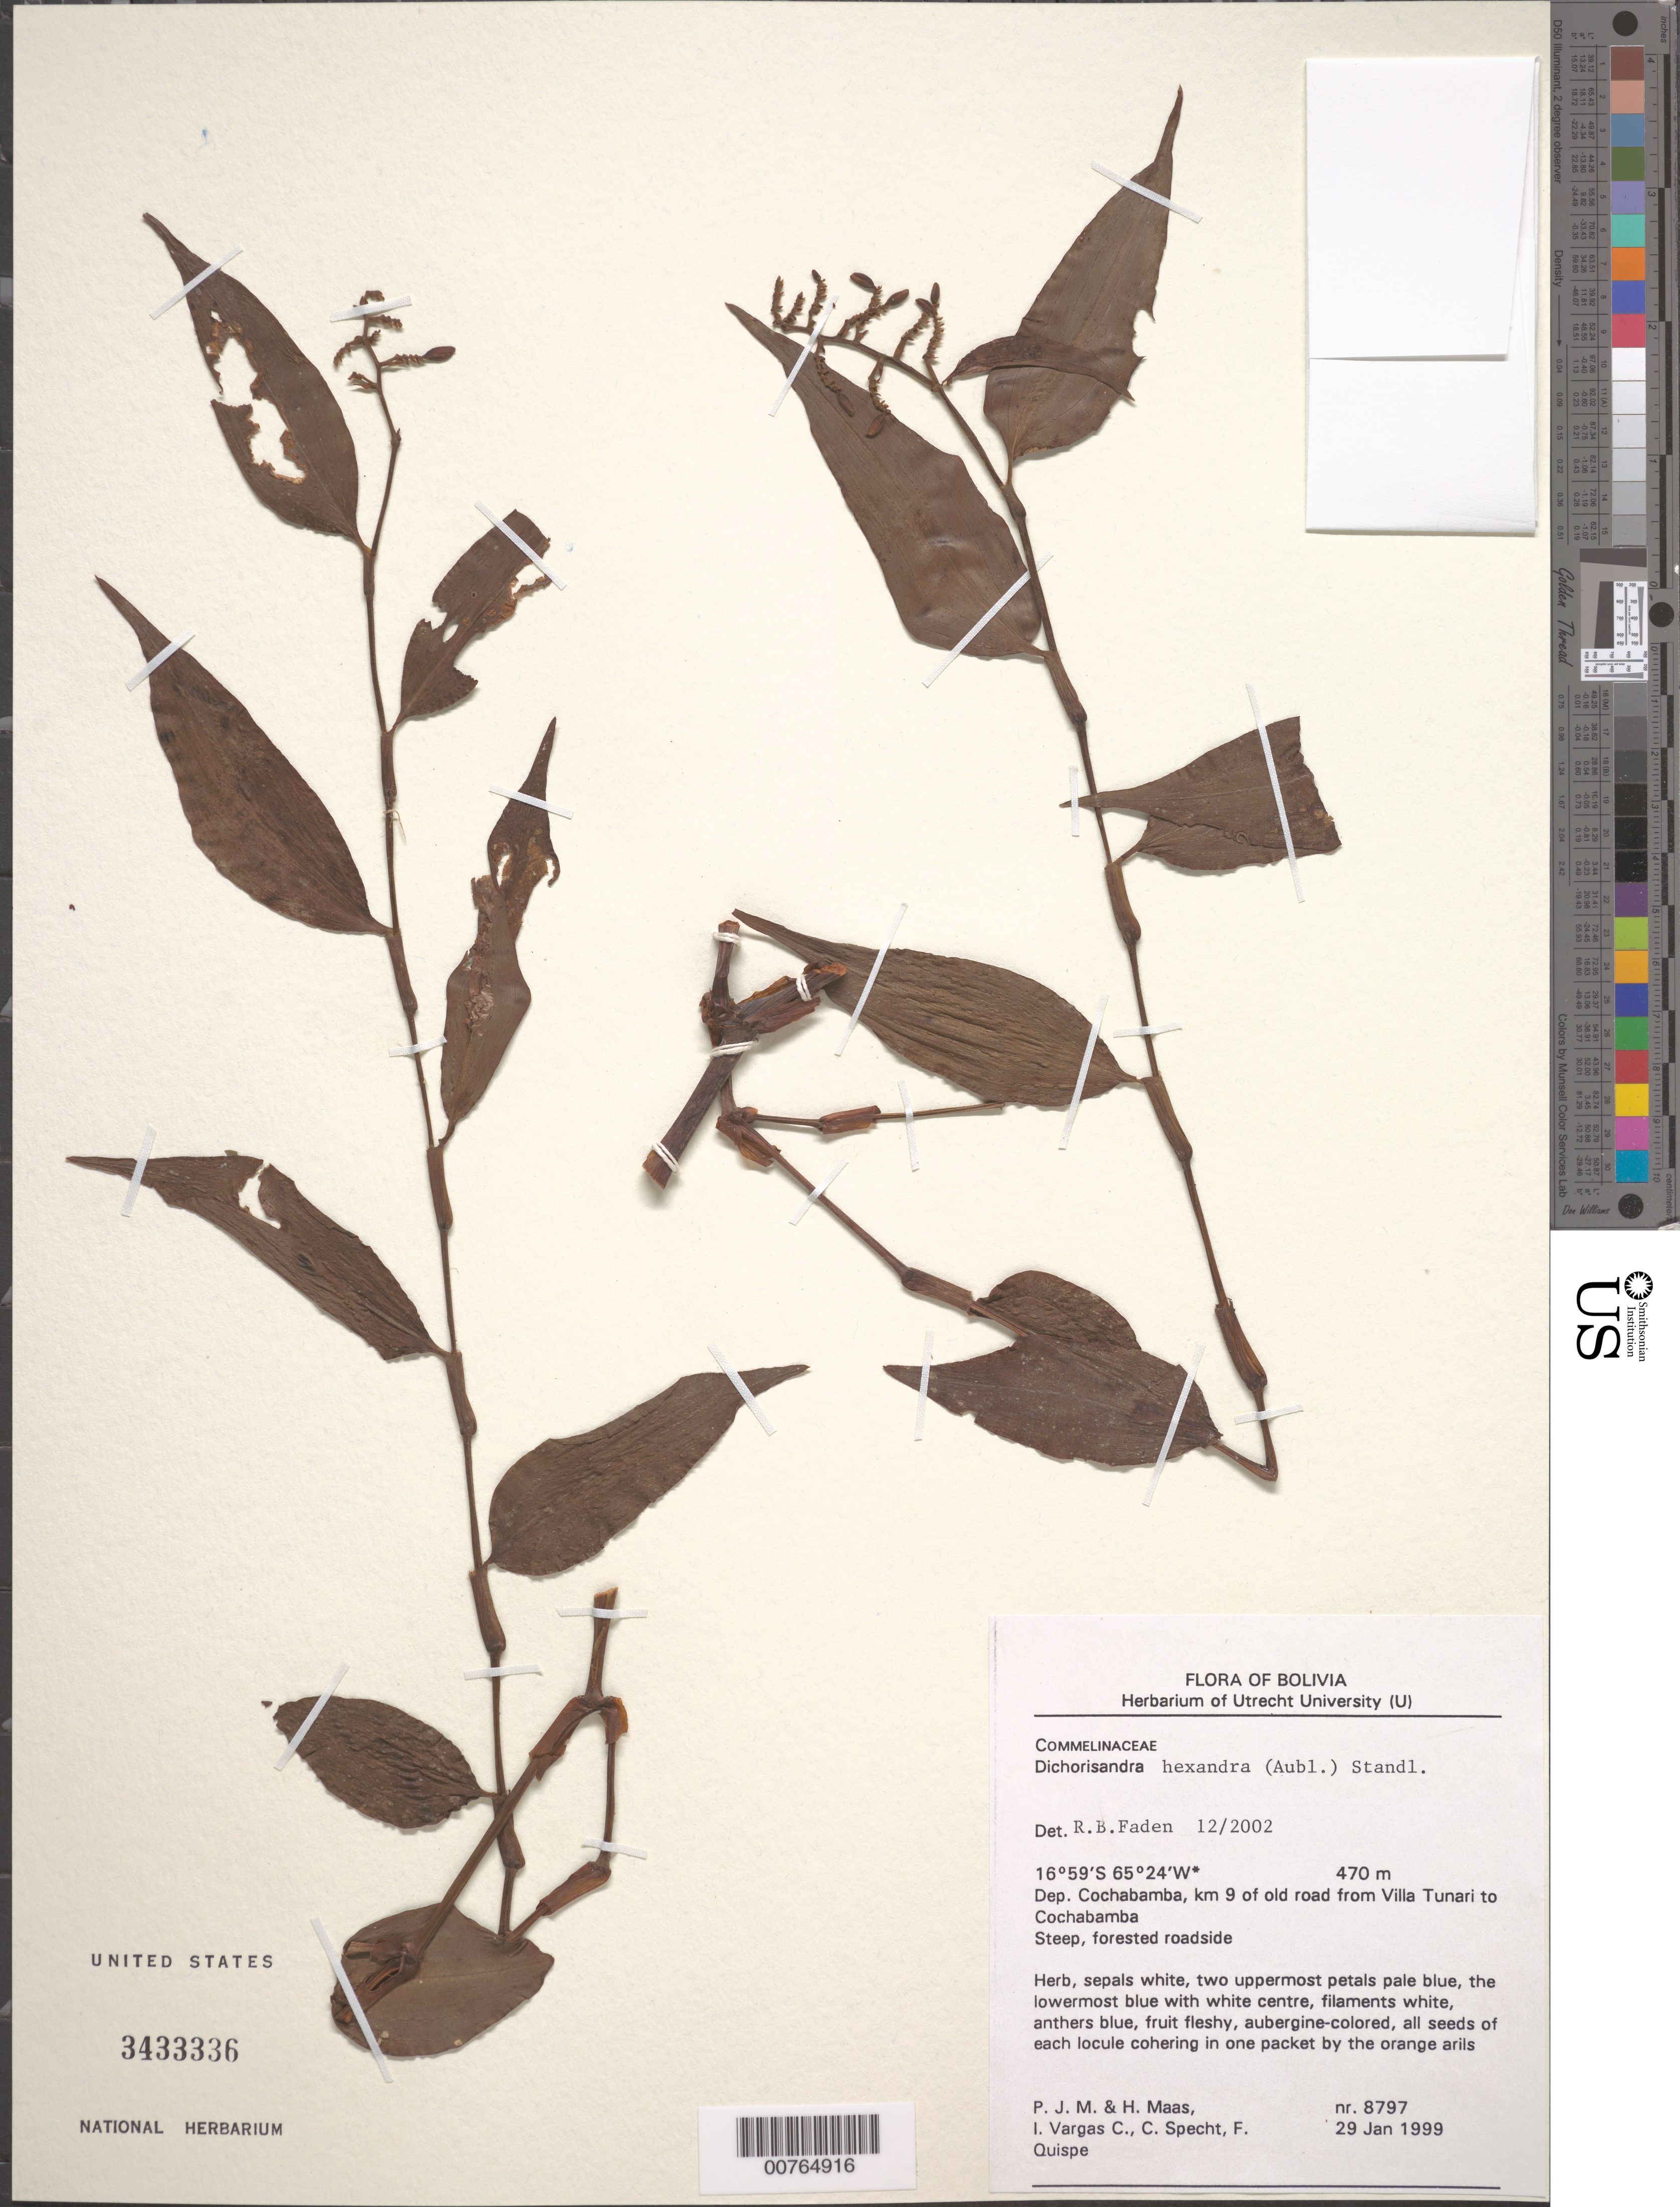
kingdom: Plantae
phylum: Tracheophyta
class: Liliopsida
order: Commelinales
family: Commelinaceae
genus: Dichorisandra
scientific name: Dichorisandra hexandra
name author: (Aubl.) Standl.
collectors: P. Maas, H. Maas van de Kamer, I. G. Vargas C., C. D. Specht & F. Quispe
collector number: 8797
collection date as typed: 29 Jan 1999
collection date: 1999-01-29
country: Bolivia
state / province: Cochabamba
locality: Road from Villa Tunari to Cochabamba.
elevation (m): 470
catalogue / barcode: US 3433336